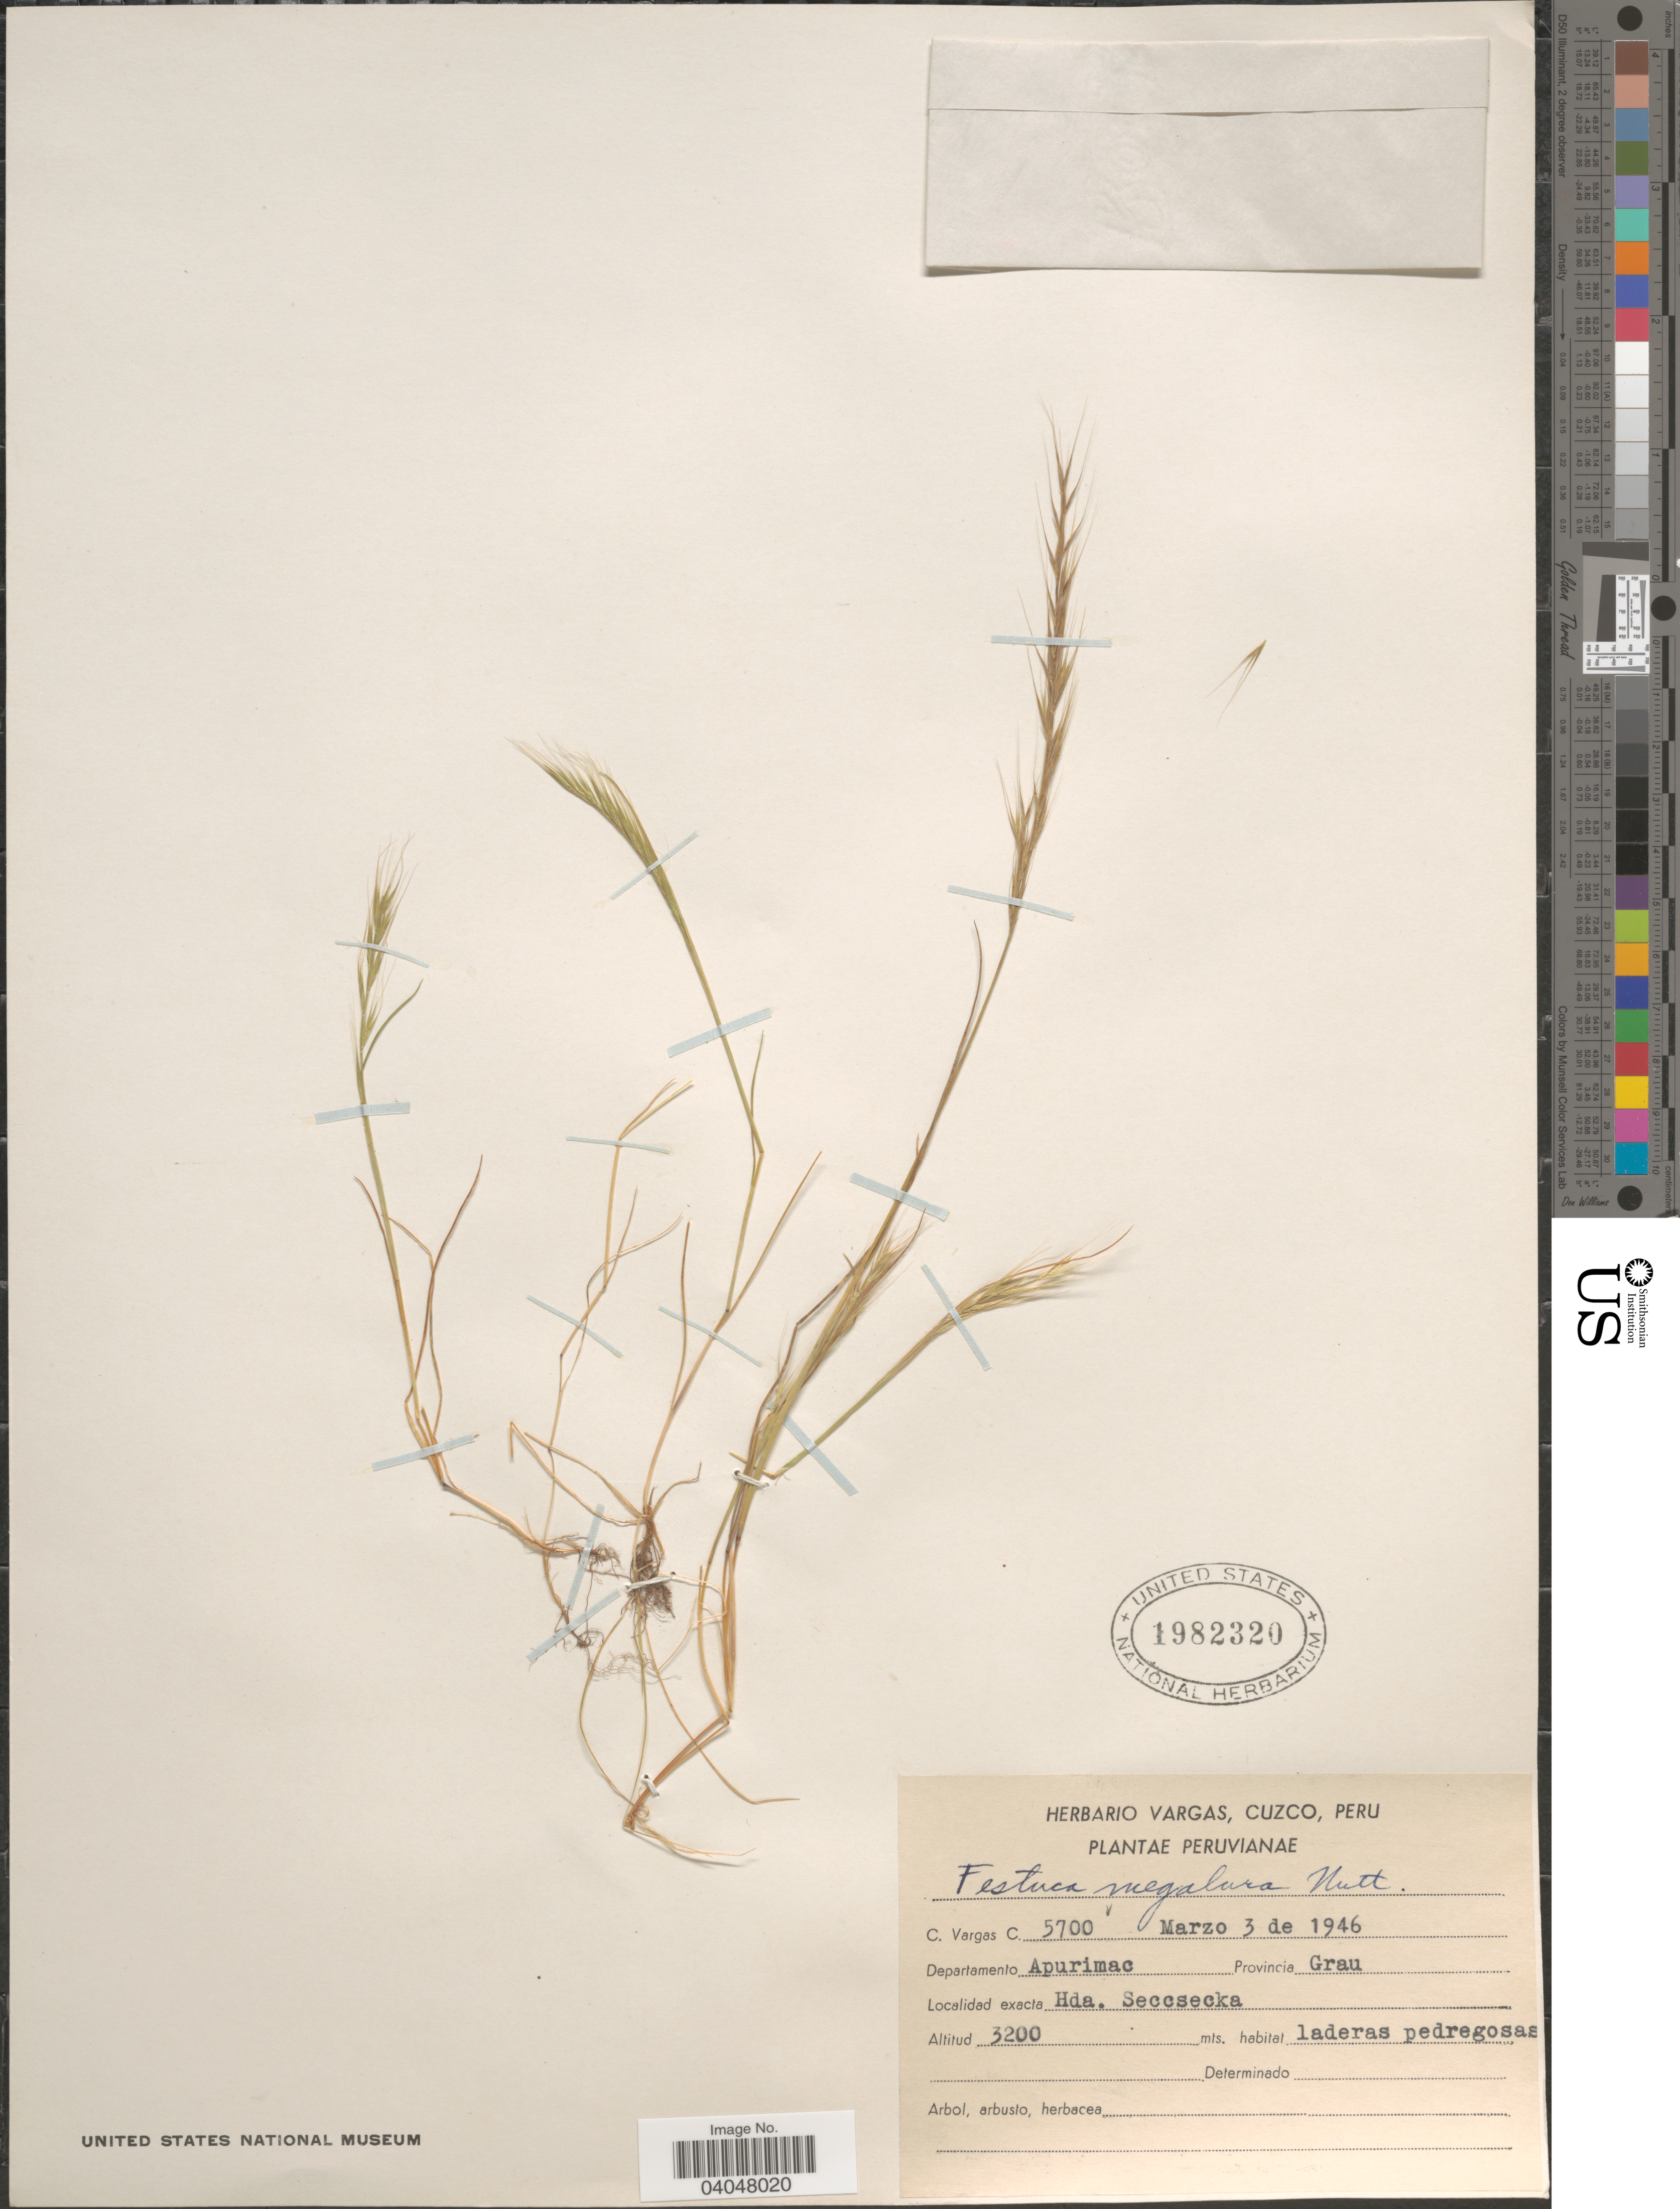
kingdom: Plantae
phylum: Tracheophyta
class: Liliopsida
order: Poales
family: Poaceae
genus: Festuca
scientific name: Festuca megalura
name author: Nutt.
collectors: C. Vargas Calderón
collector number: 5700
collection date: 1946-03-03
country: Peru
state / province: Apurímac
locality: Departamento Apurimac. Provincia Grau. Hda. Seccsecka.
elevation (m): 3200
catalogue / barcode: US 1982320